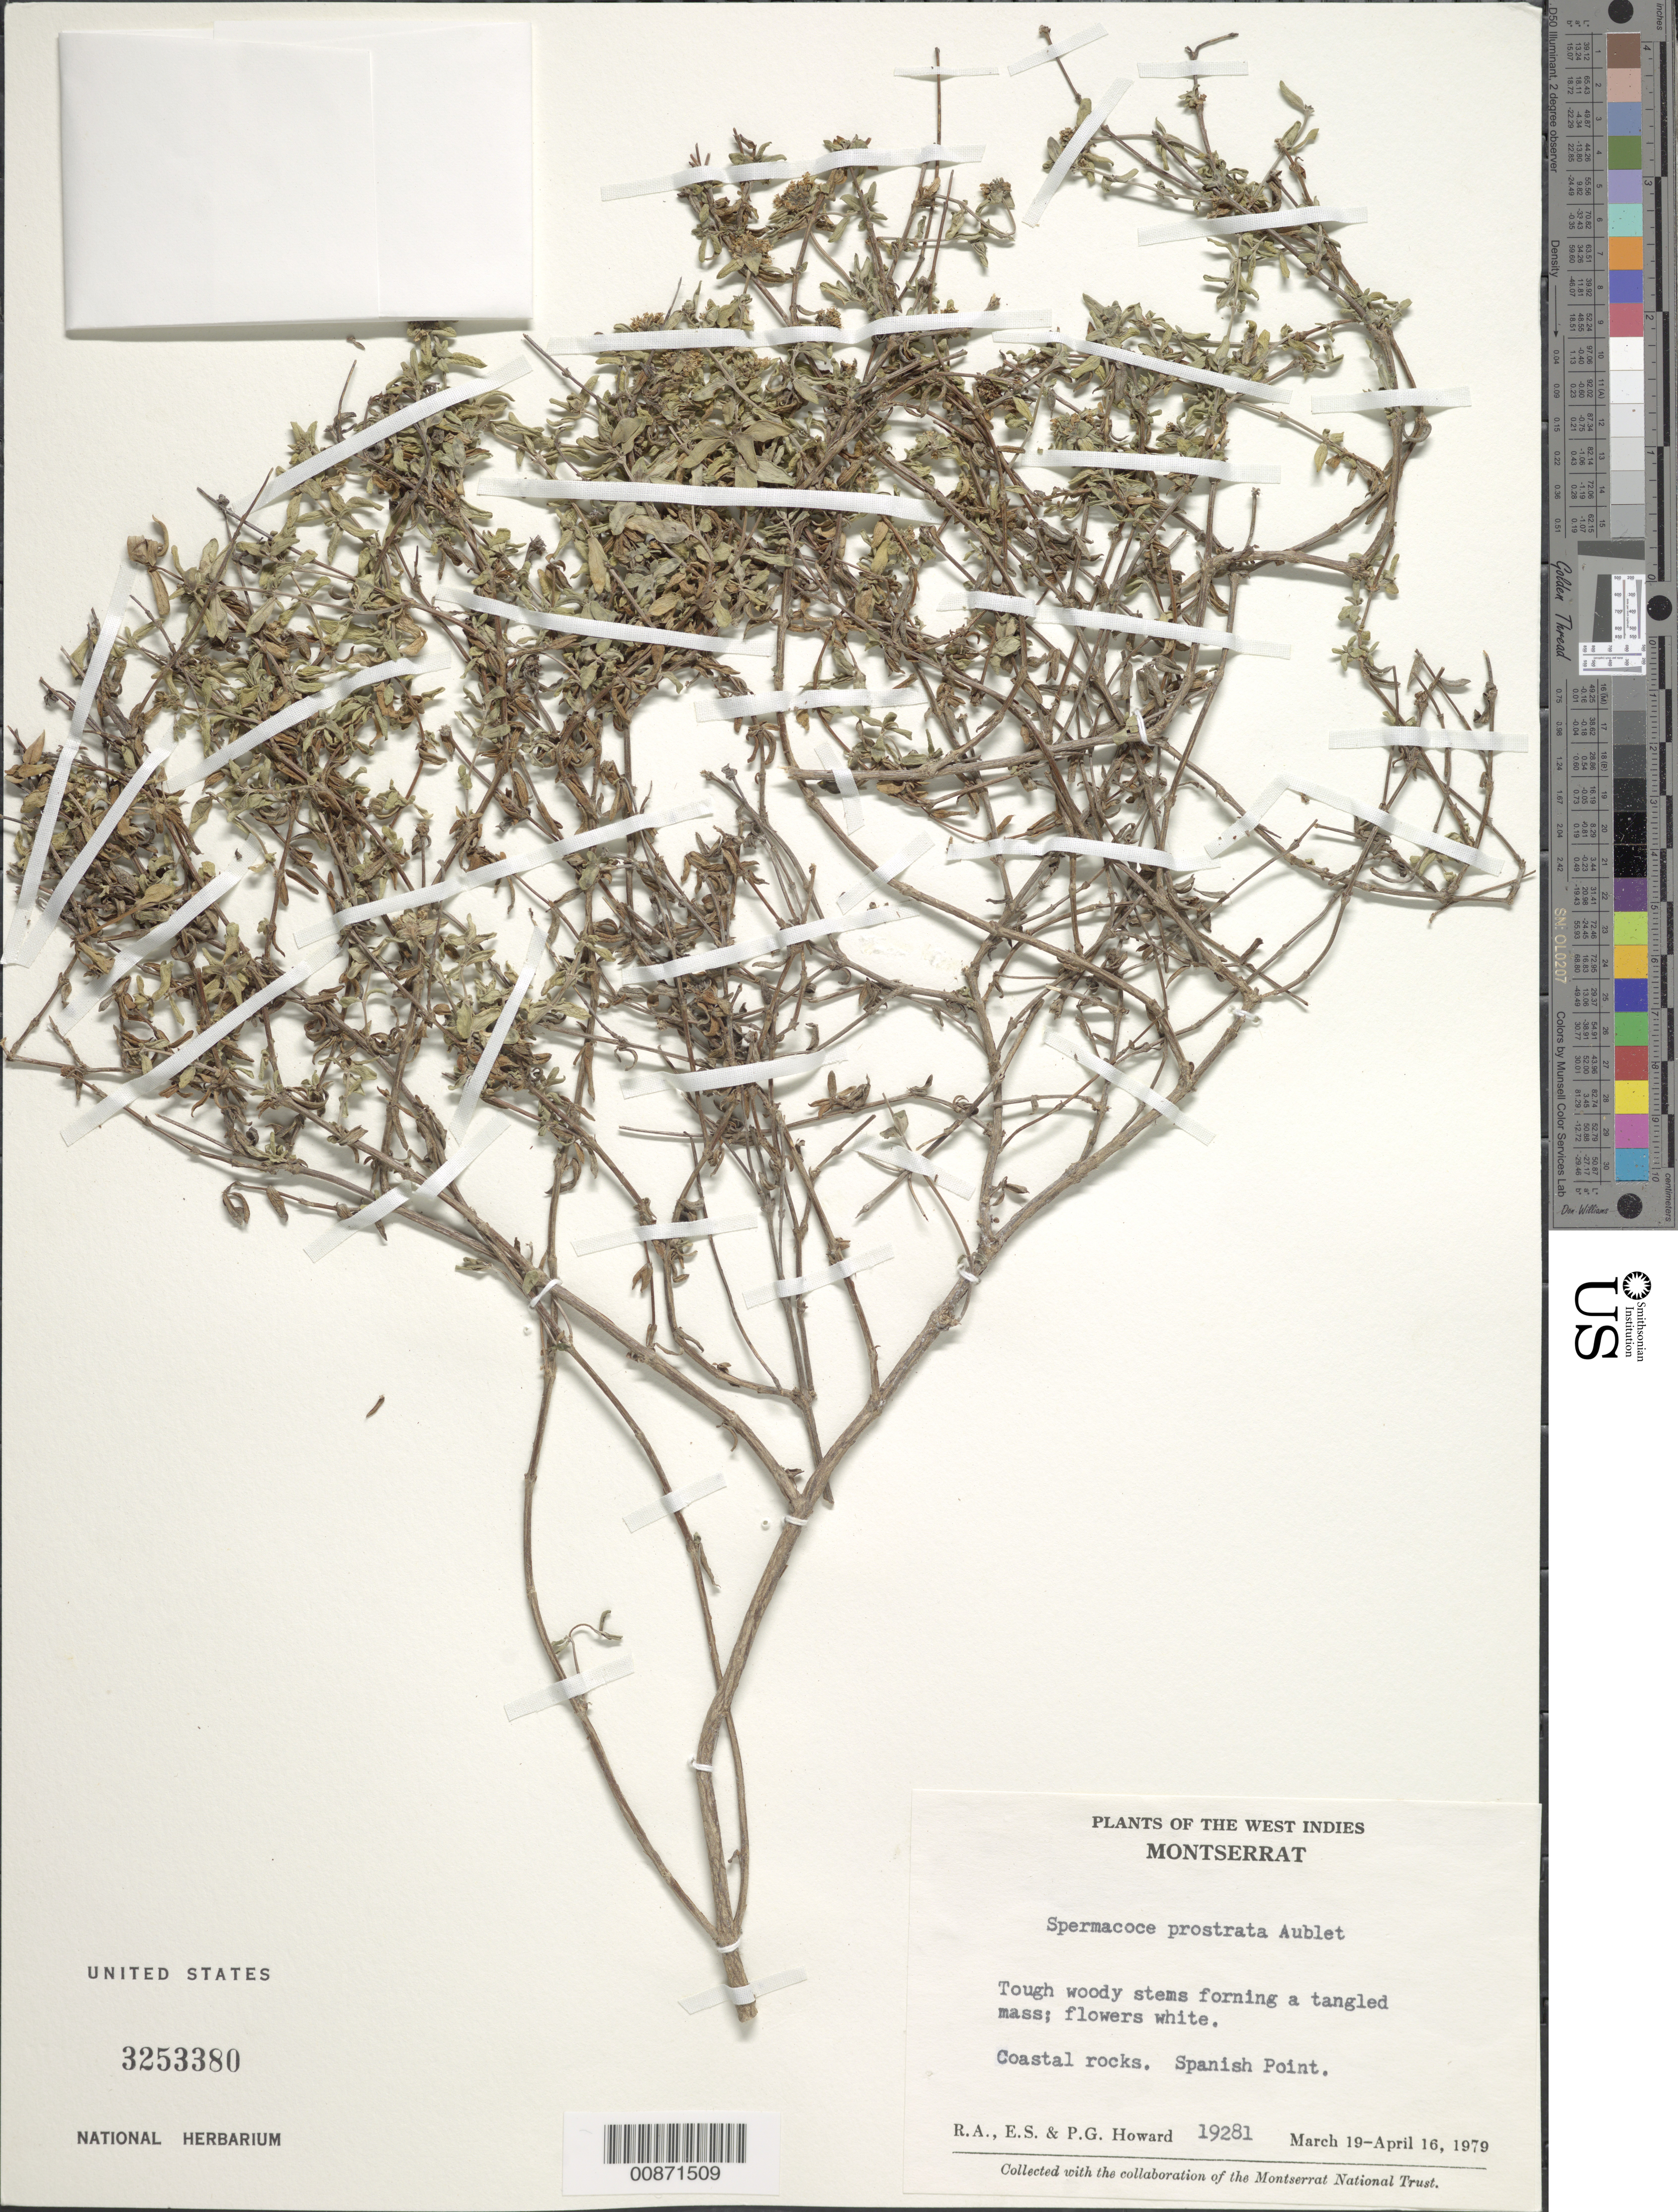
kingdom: Plantae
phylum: Tracheophyta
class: Magnoliopsida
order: Gentianales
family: Rubiaceae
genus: Spermacoce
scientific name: Spermacoce prostrata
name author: Aubl.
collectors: R. A. Howard, E. S. Howard & P. Howard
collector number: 19281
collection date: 1979-03-19/1979-04-16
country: Montserrat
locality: Coastal rocks, Spanish Point.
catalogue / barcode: US 3253380